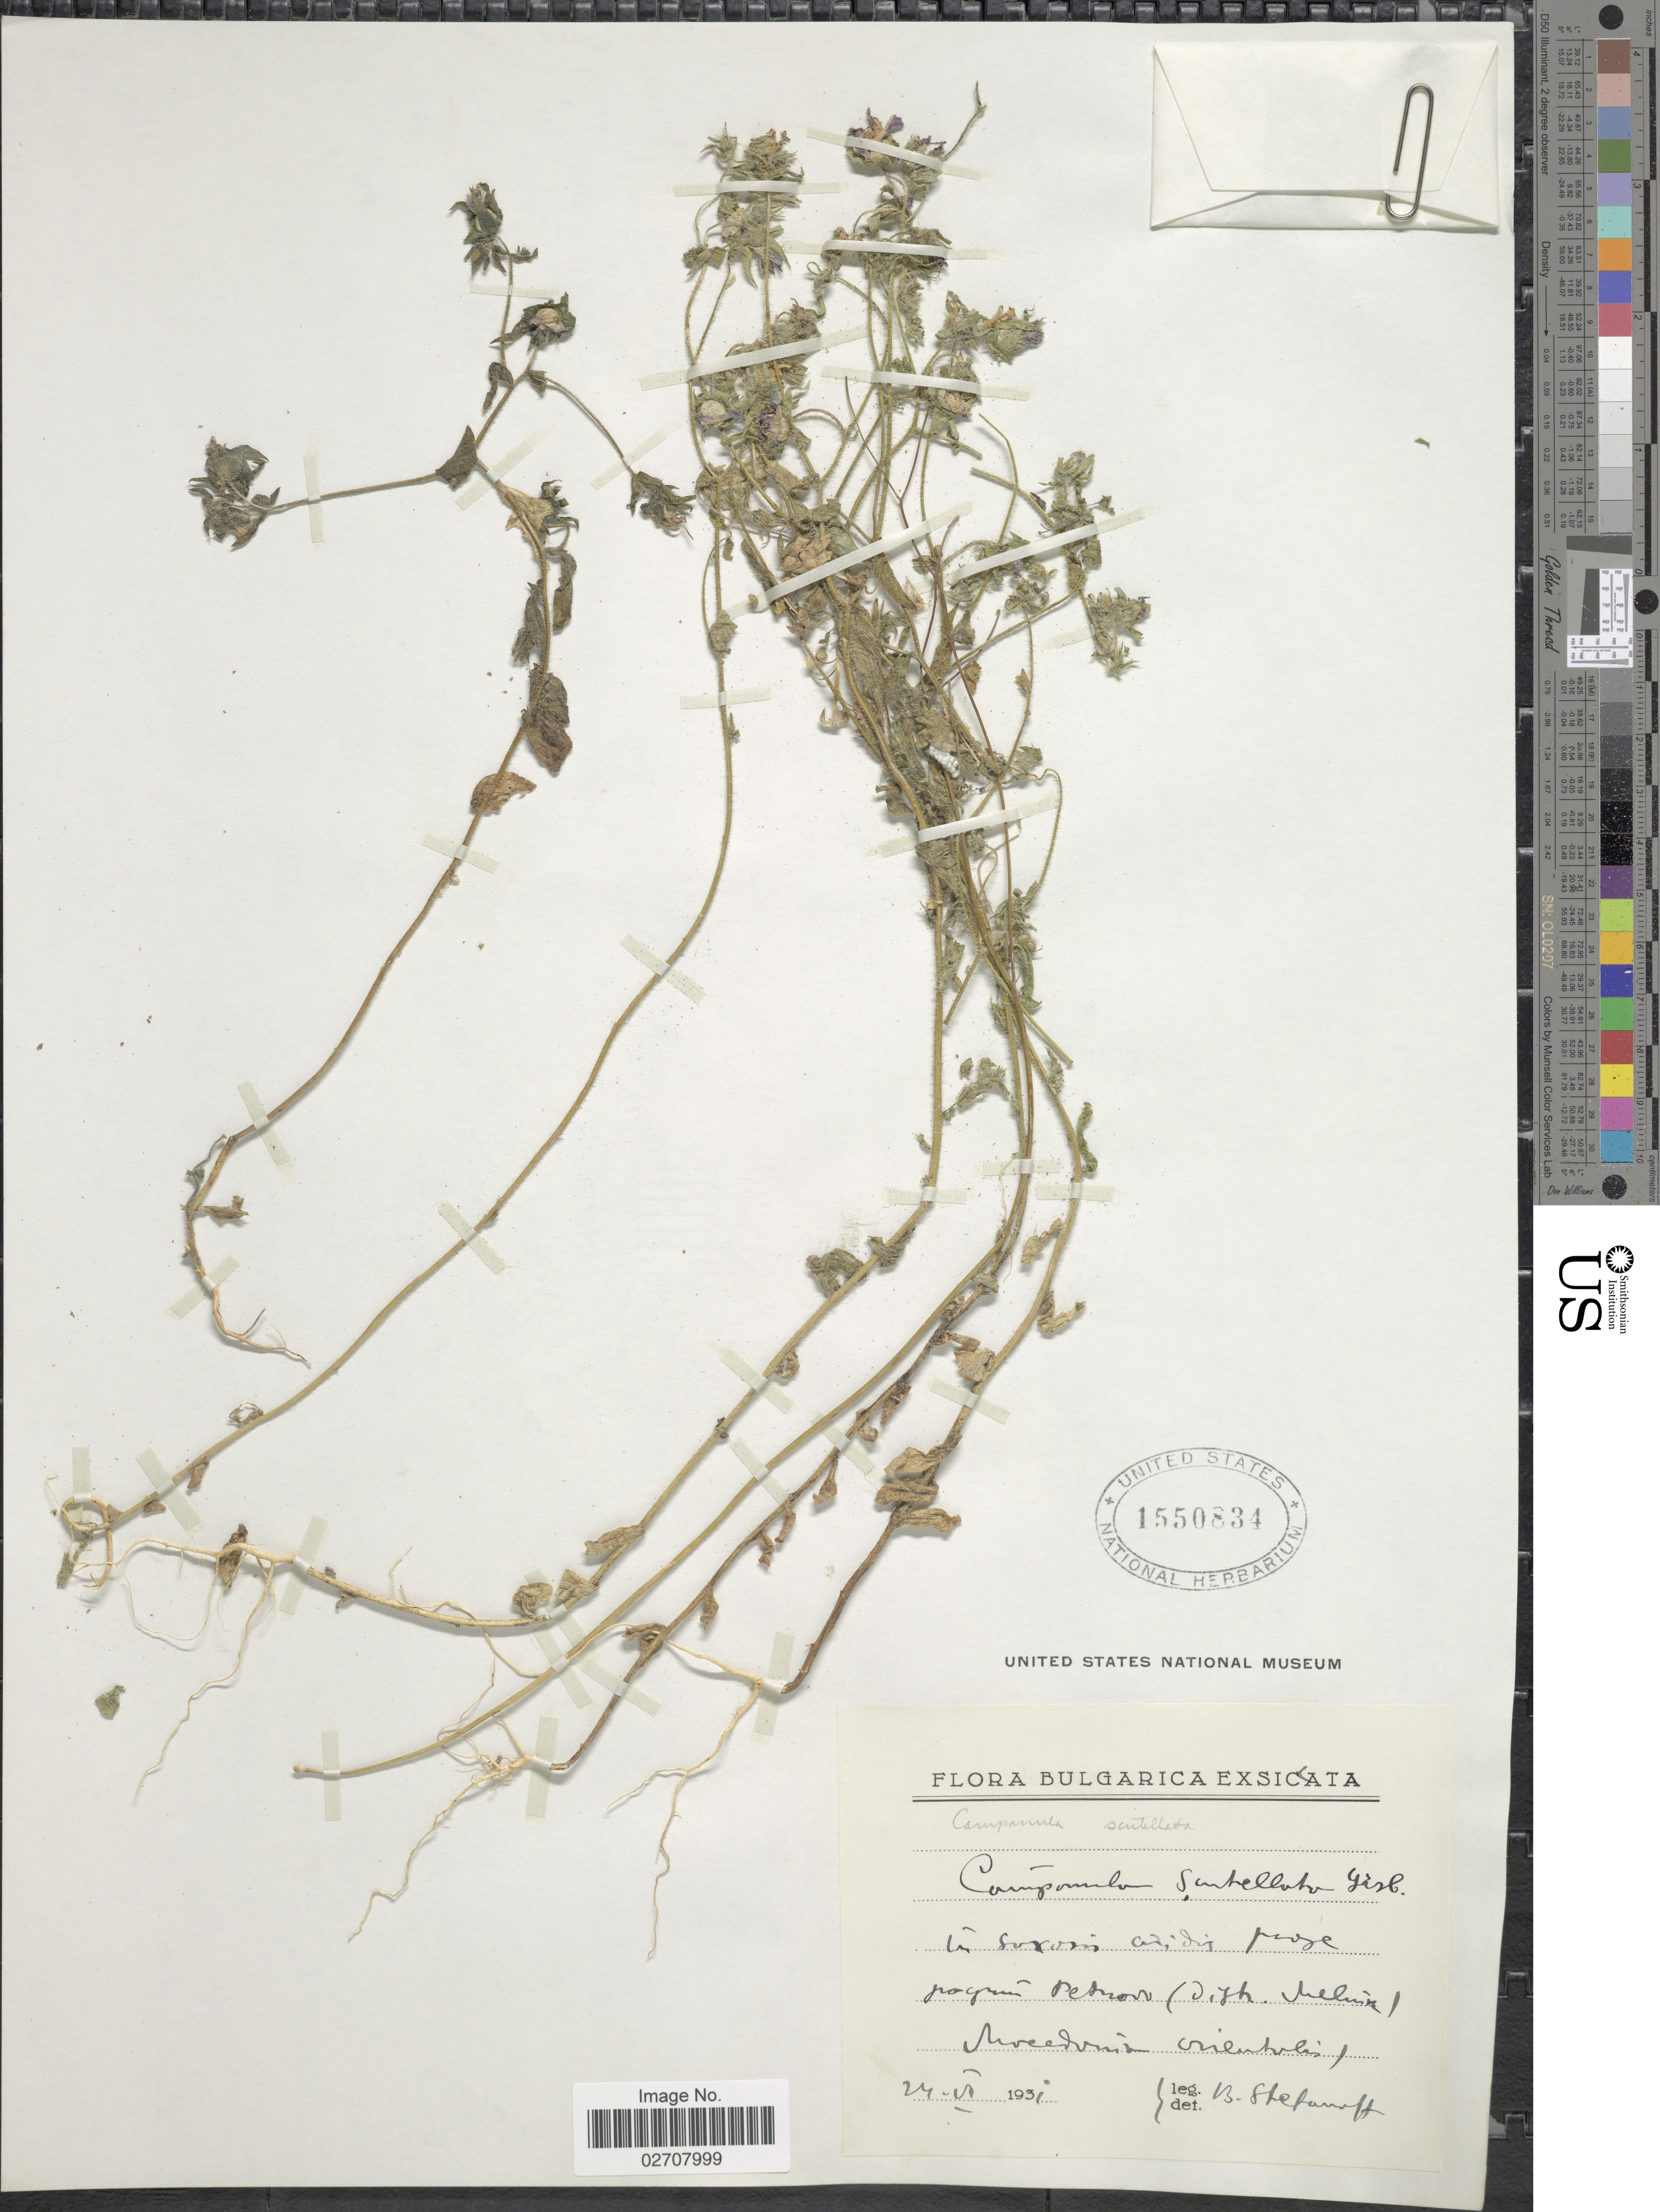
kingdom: Plantae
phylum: Tracheophyta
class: Magnoliopsida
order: Asterales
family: Campanulaceae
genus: Campanula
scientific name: Campanula scutellata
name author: Griseb.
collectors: B. Stefanoff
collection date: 1931-06-24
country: Bulgaria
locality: In saxosis cridis prope pagum retron (Distr. Melina), Macedonia orientalis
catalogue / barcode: US 1550834